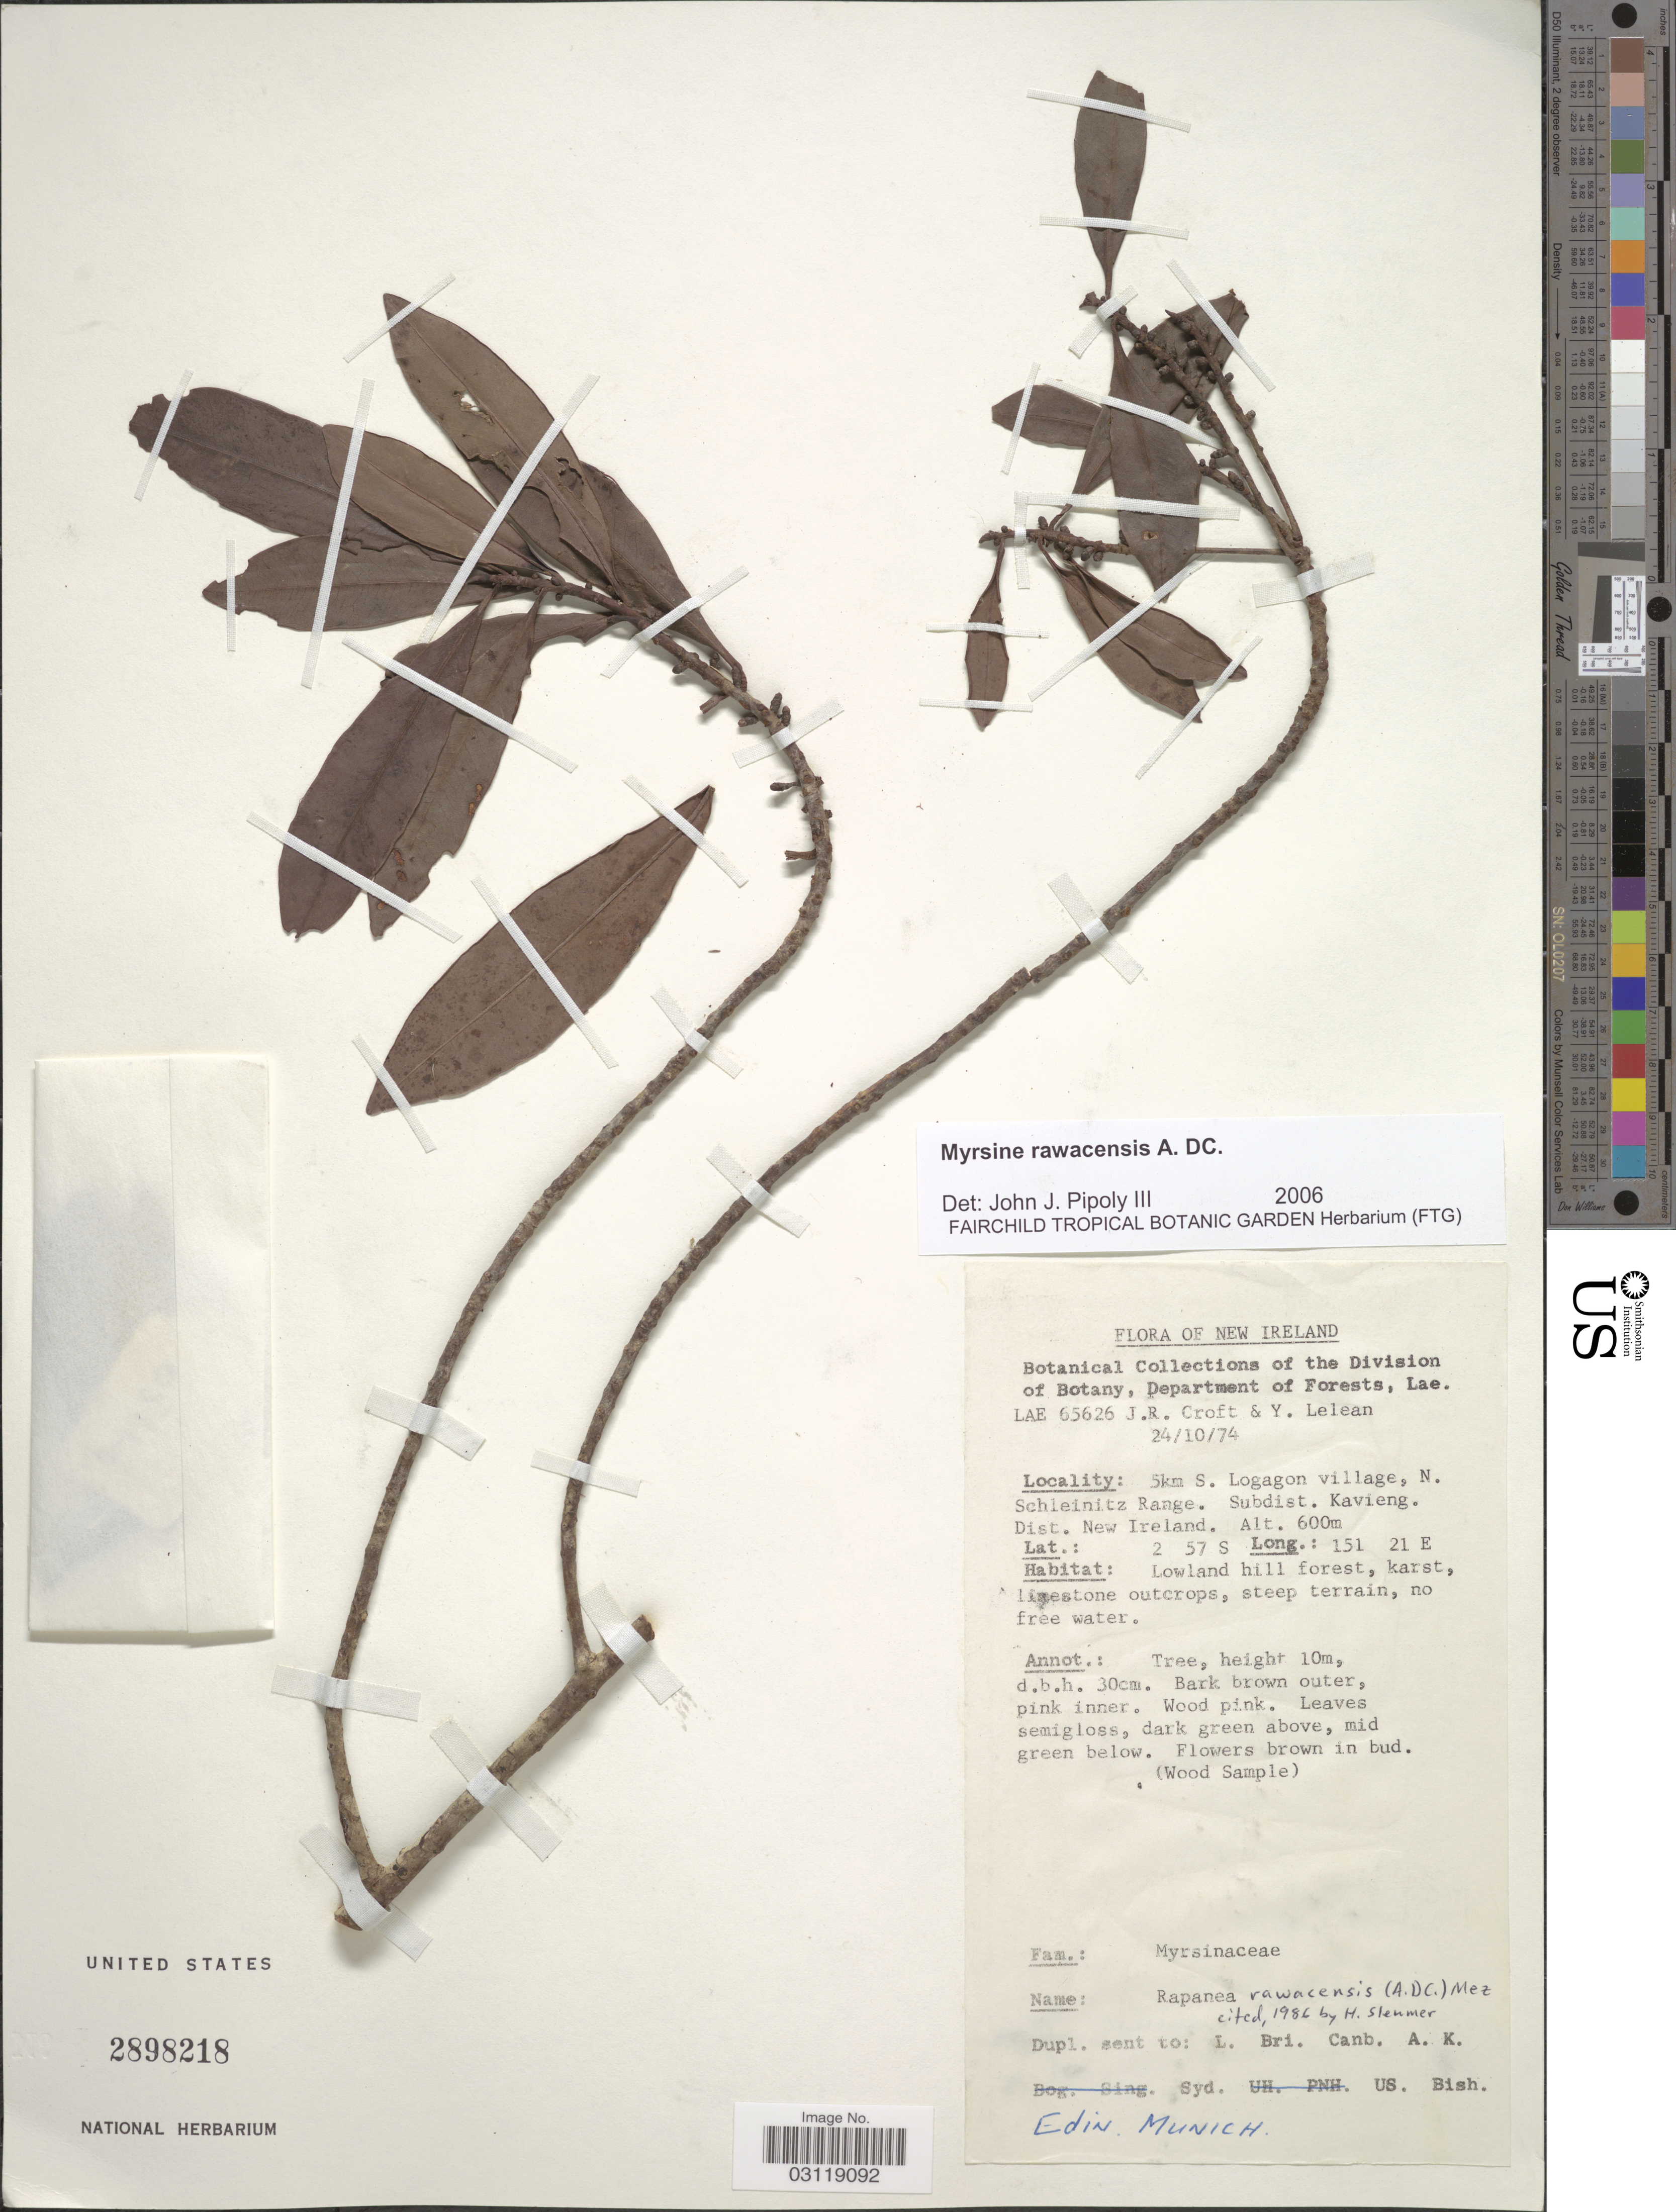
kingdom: Plantae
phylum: Tracheophyta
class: Magnoliopsida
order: Ericales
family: Primulaceae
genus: Rapanea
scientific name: Rapanea rawacensis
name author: (A. DC.) Mez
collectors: J. R. Croft & Y. Lelean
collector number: LAE65626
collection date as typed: Transcribed d/m/y: 24/10/74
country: Papua New Guinea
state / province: New Ireland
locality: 5km S. Logagon village, N. Schleinitz Range. Subdist. Kavieng.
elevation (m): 600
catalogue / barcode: US 2898218